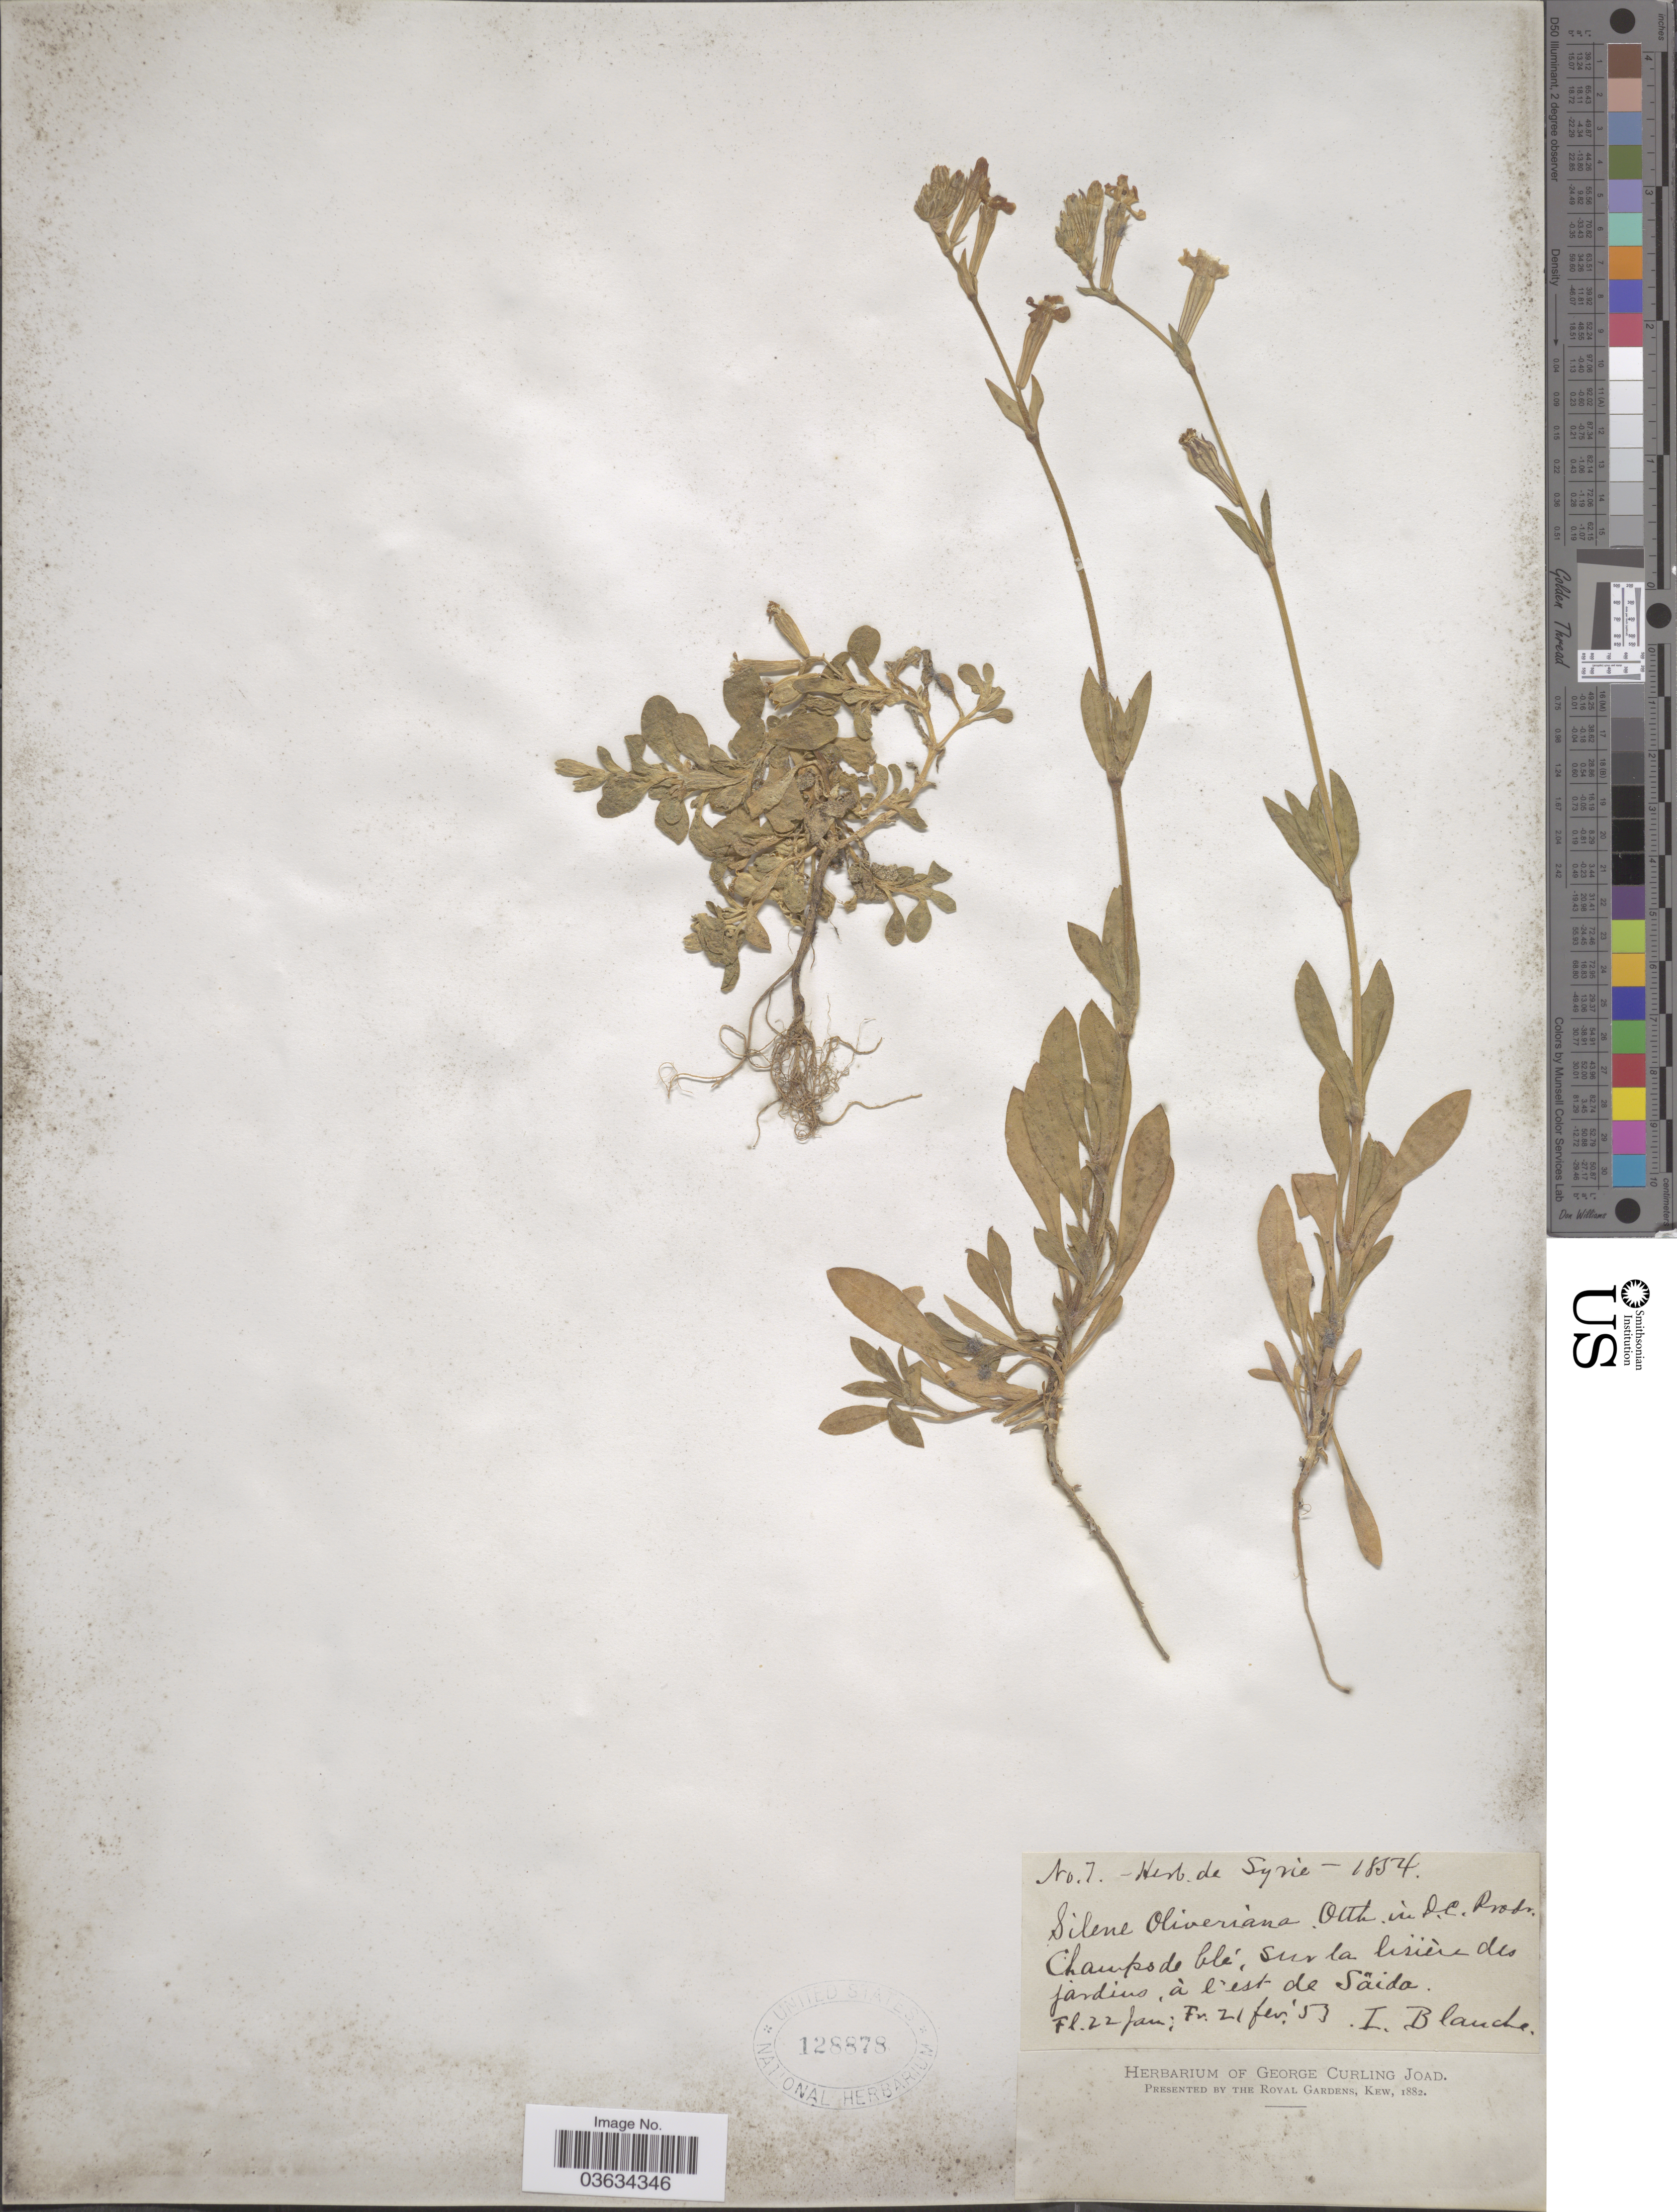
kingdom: Plantae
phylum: Tracheophyta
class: Magnoliopsida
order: Caryophyllales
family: Caryophyllaceae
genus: Silene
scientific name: Silene oliveriana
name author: Otth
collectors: I. Blanche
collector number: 7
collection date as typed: Transcribed d/m/y: 22/1/53 to 21/2/53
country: Syria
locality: Champs de blé, Sur la lisière des jardins, à l'est de Sãida.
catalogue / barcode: US 128878